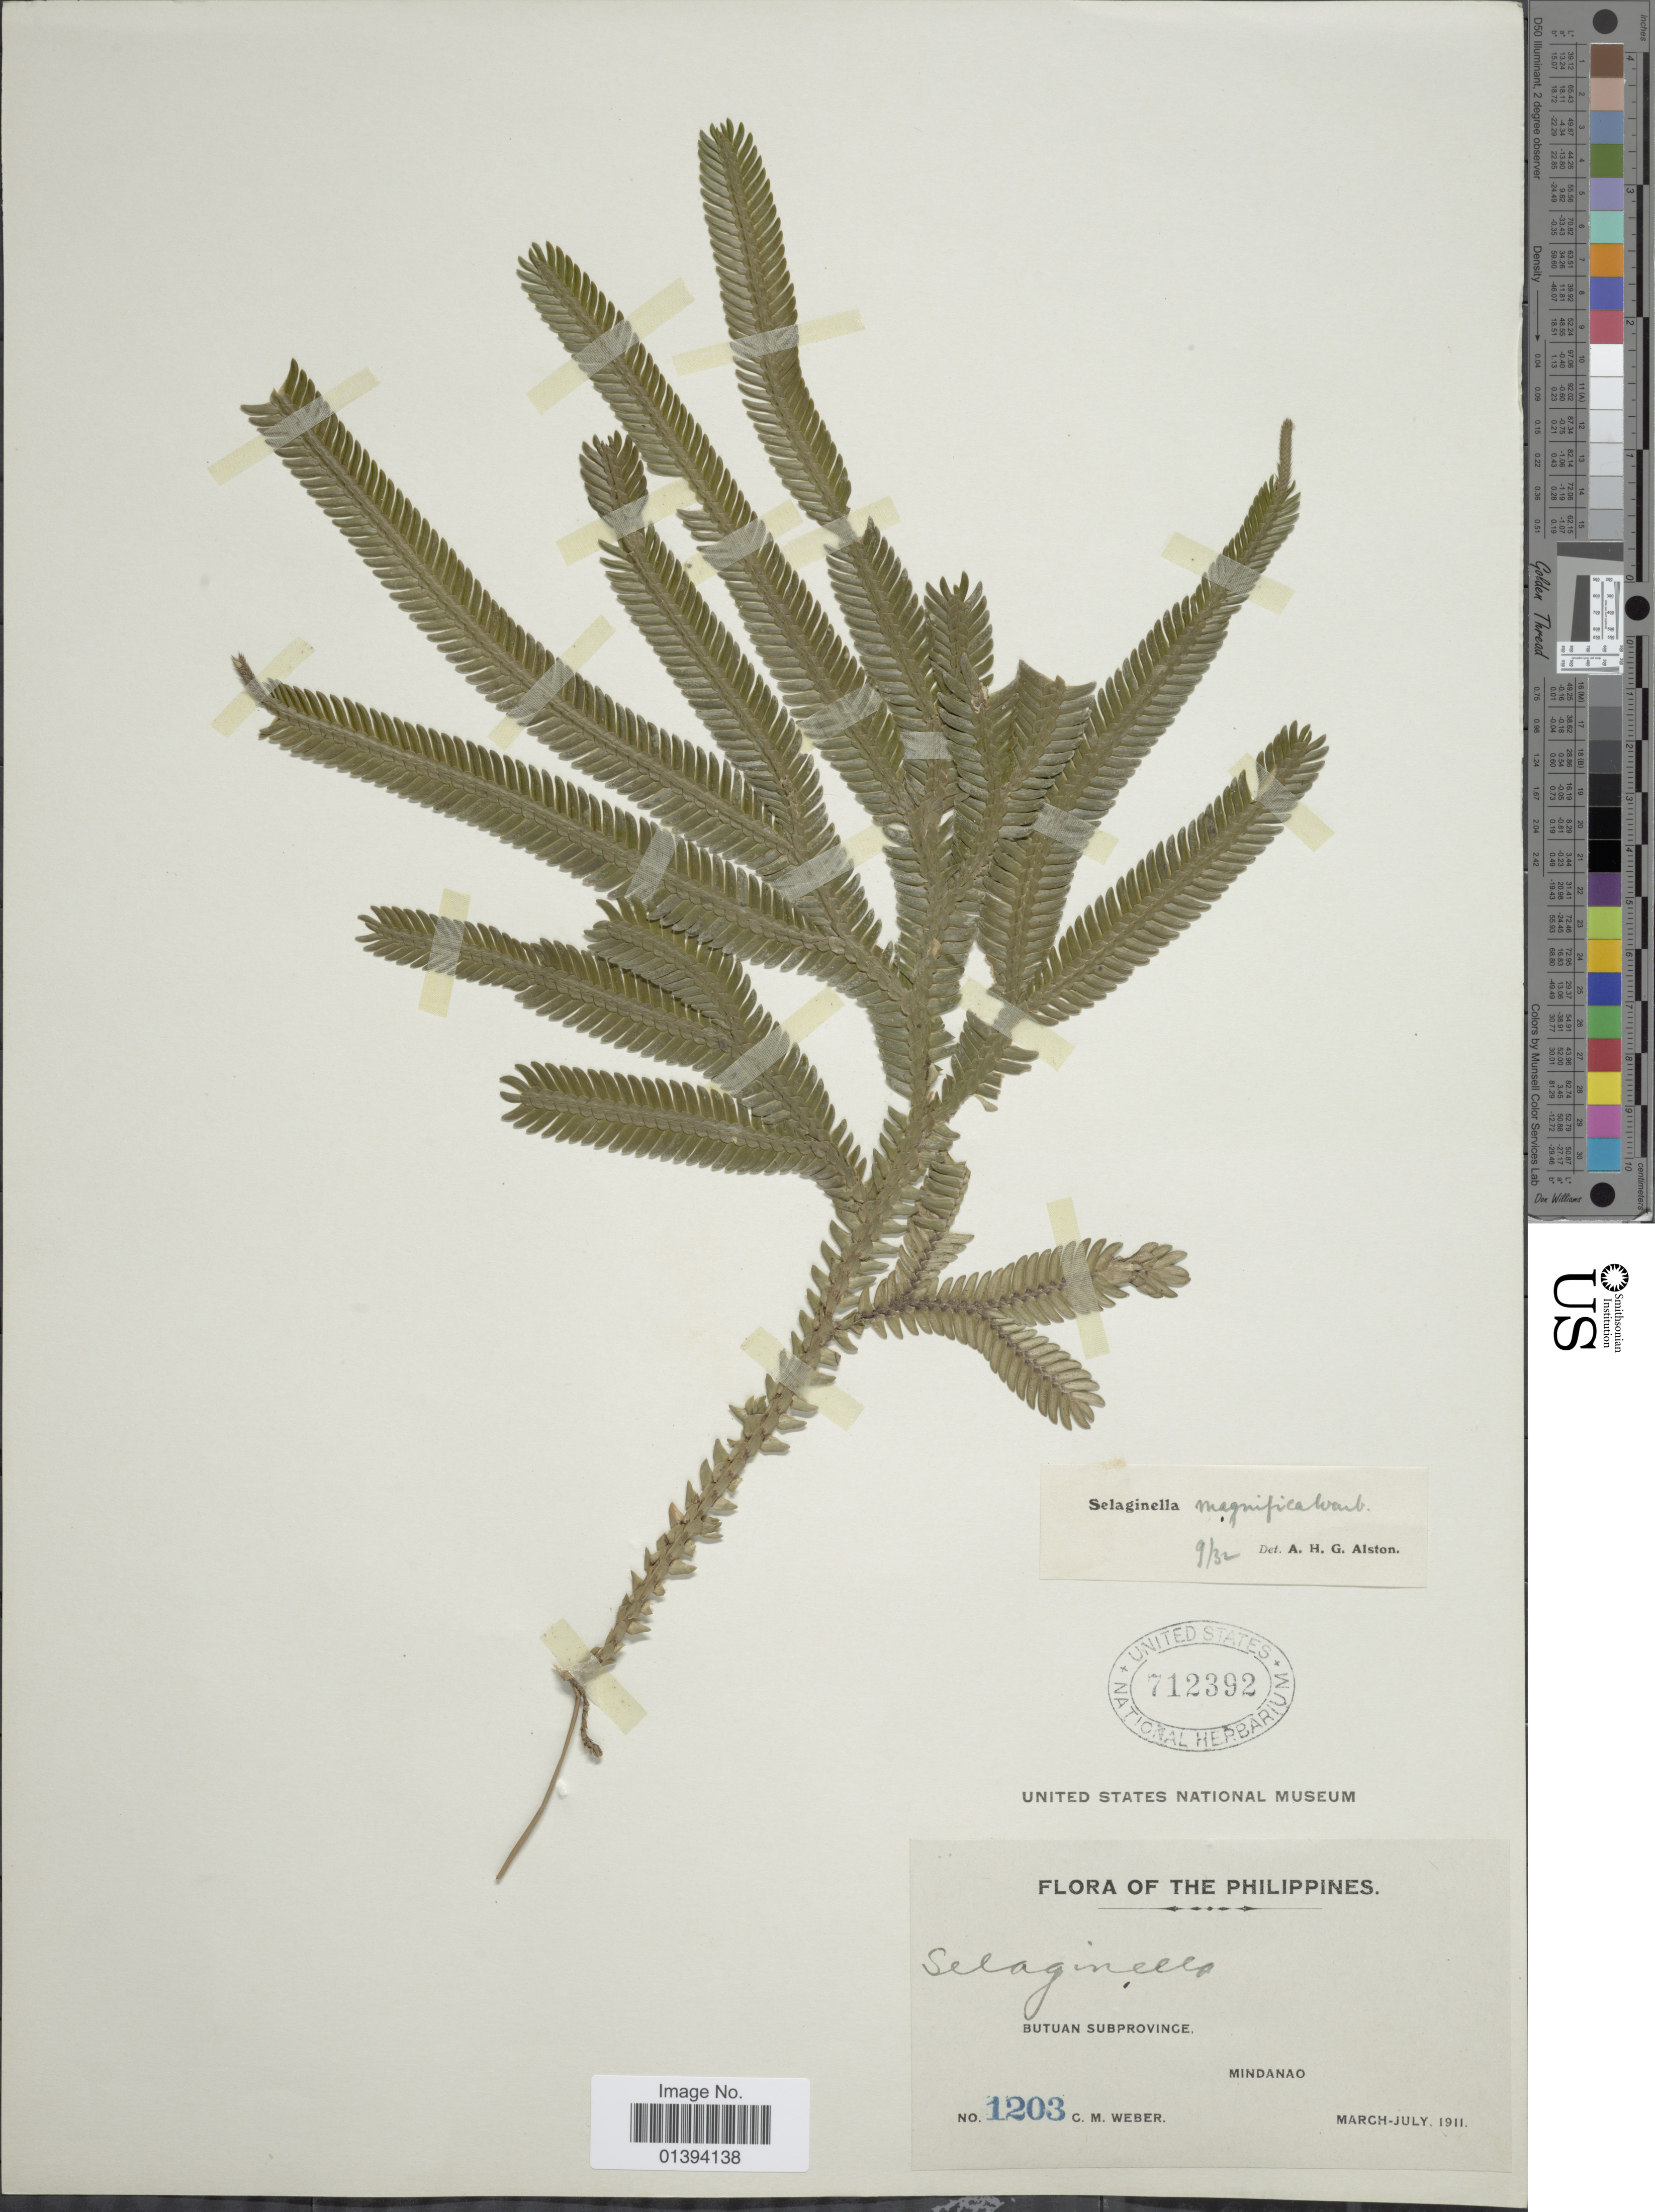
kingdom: Plantae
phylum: Tracheophyta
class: Lycopodiopsida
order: Selaginellales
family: Selaginellaceae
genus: Selaginella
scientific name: Selaginella magnifica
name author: Warb.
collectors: C. M. Weber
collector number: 1203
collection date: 1911-03/1911-07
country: Philippines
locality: Butuan Subprovince, Mindanao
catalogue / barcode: US 712932